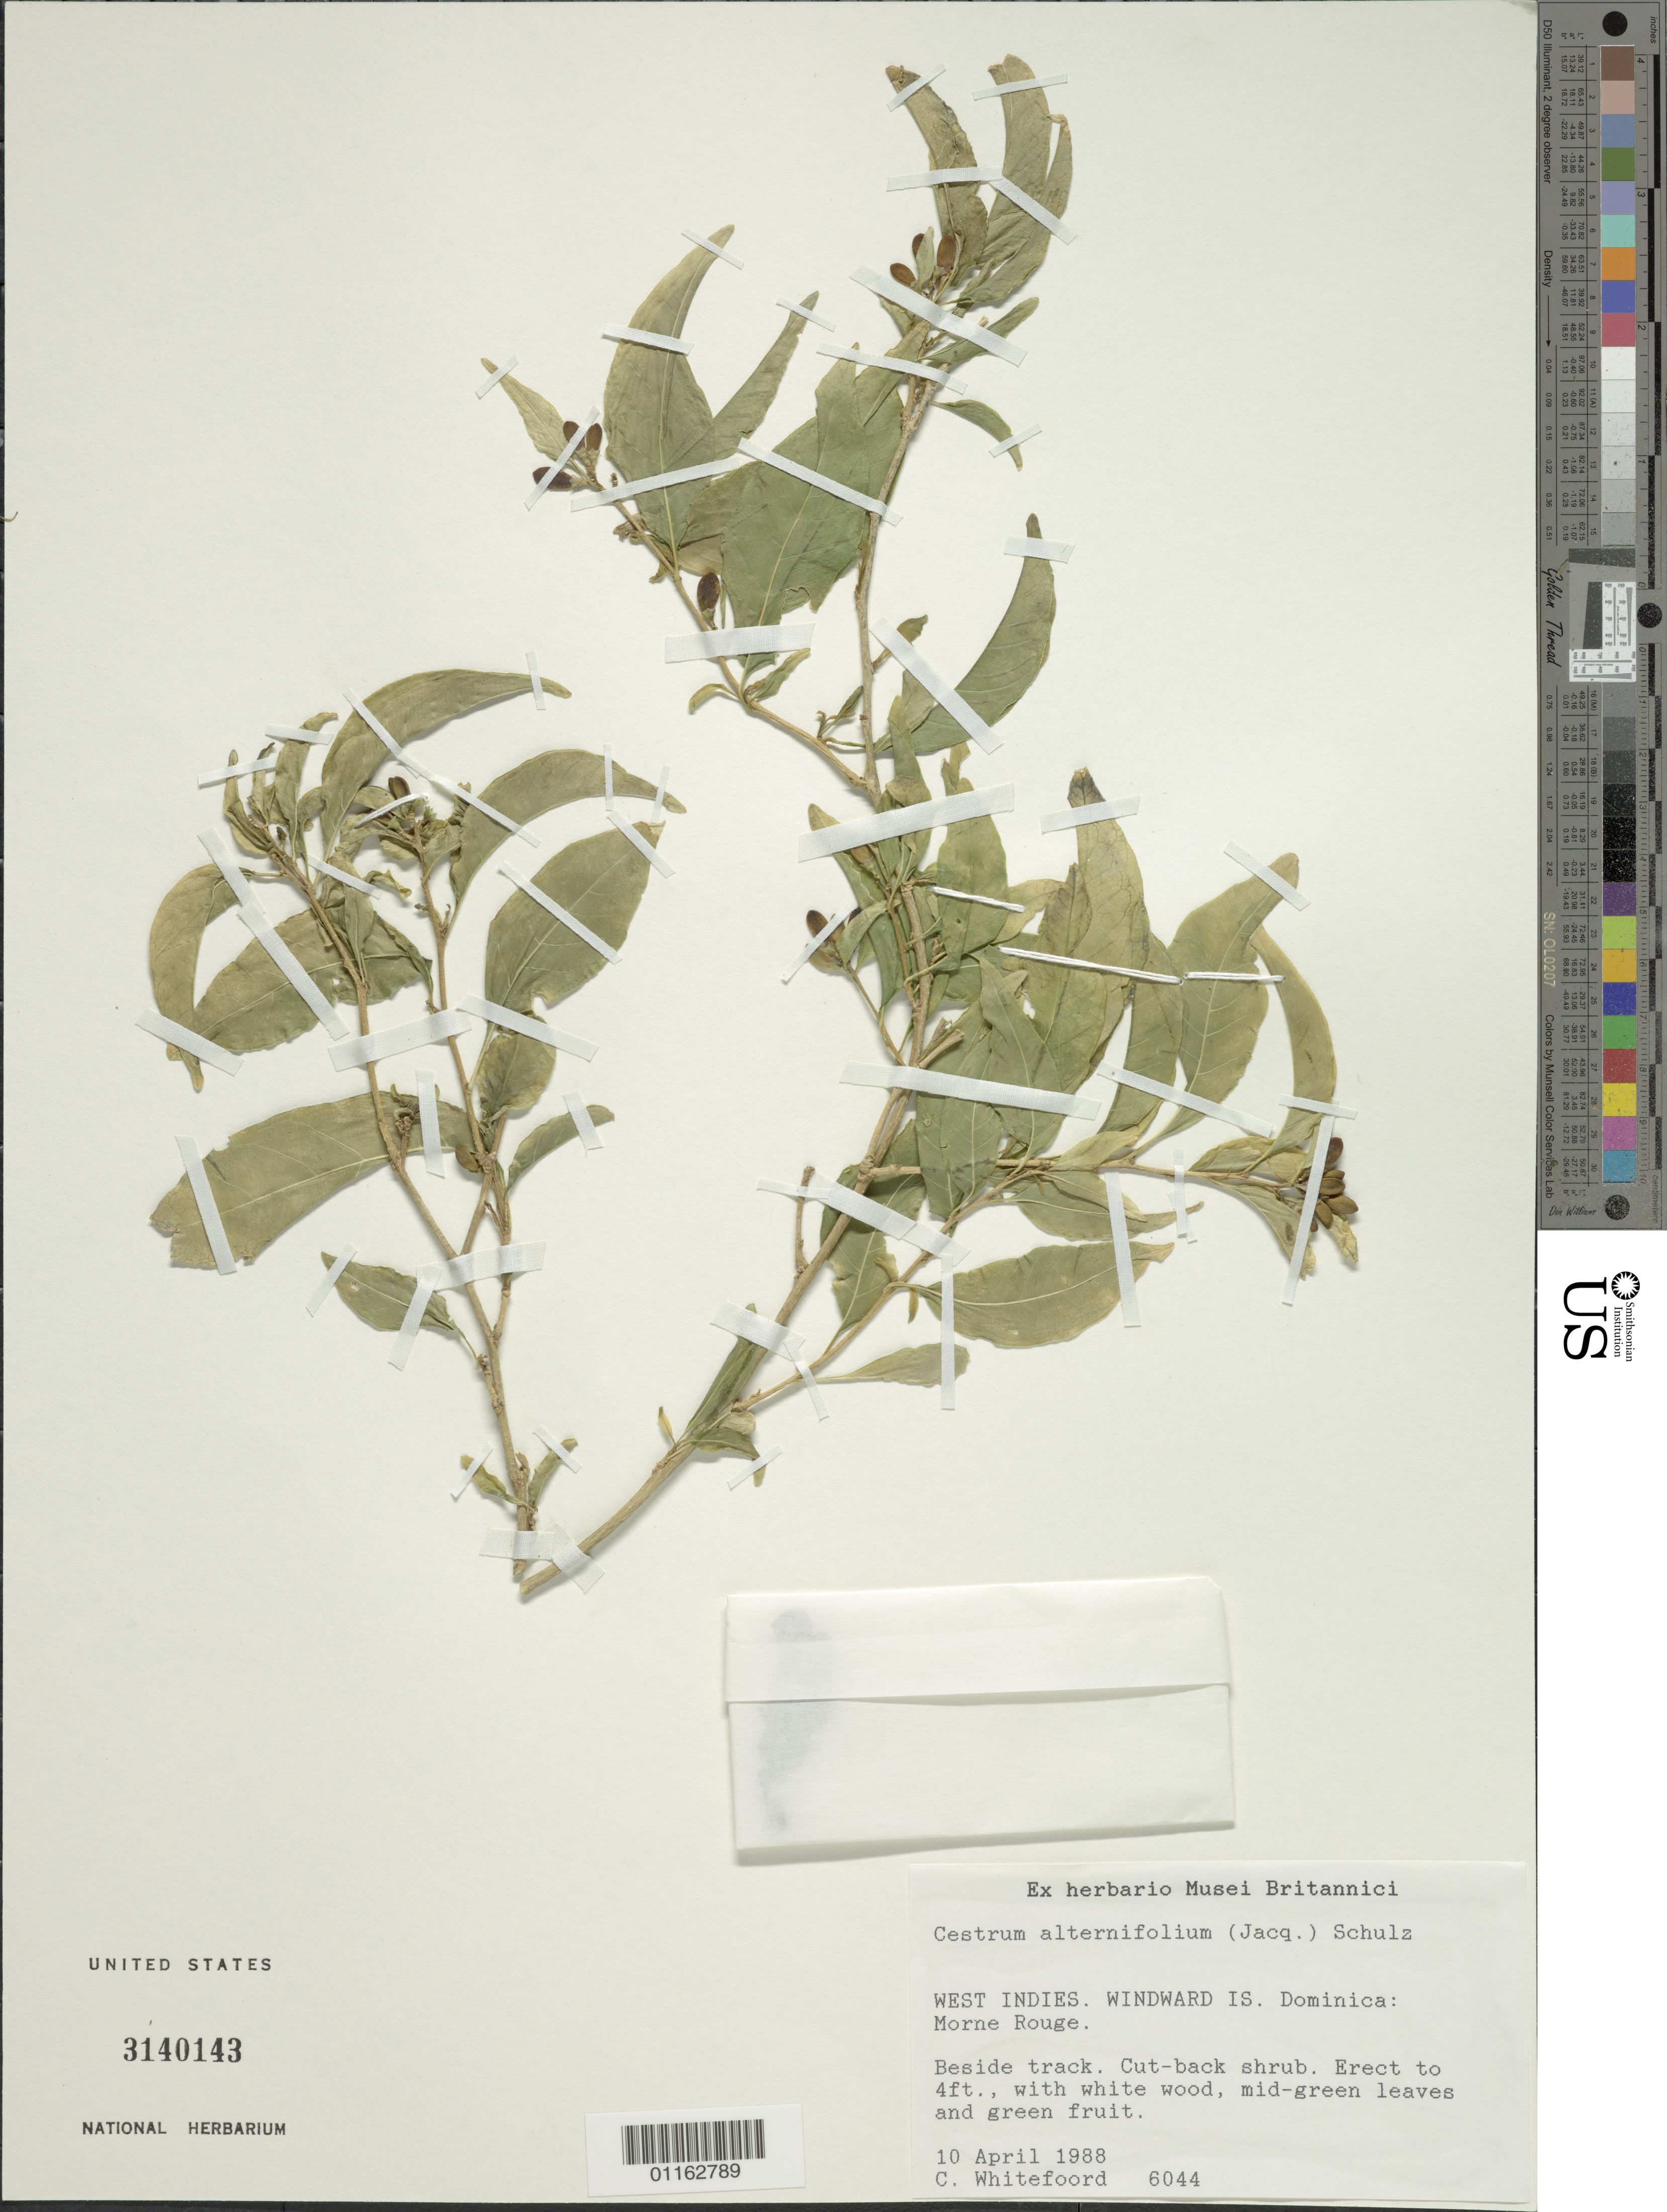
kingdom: Plantae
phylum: Tracheophyta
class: Magnoliopsida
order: Solanales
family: Solanaceae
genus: Cestrum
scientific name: Cestrum alternifolium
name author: (Jacq.) O.E. Schulz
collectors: C. Whitefoord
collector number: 6044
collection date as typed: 10 Apr 1988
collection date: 1988-04-10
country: Dominica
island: Dominica I.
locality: Morne Rouge beside track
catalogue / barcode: US 3140143